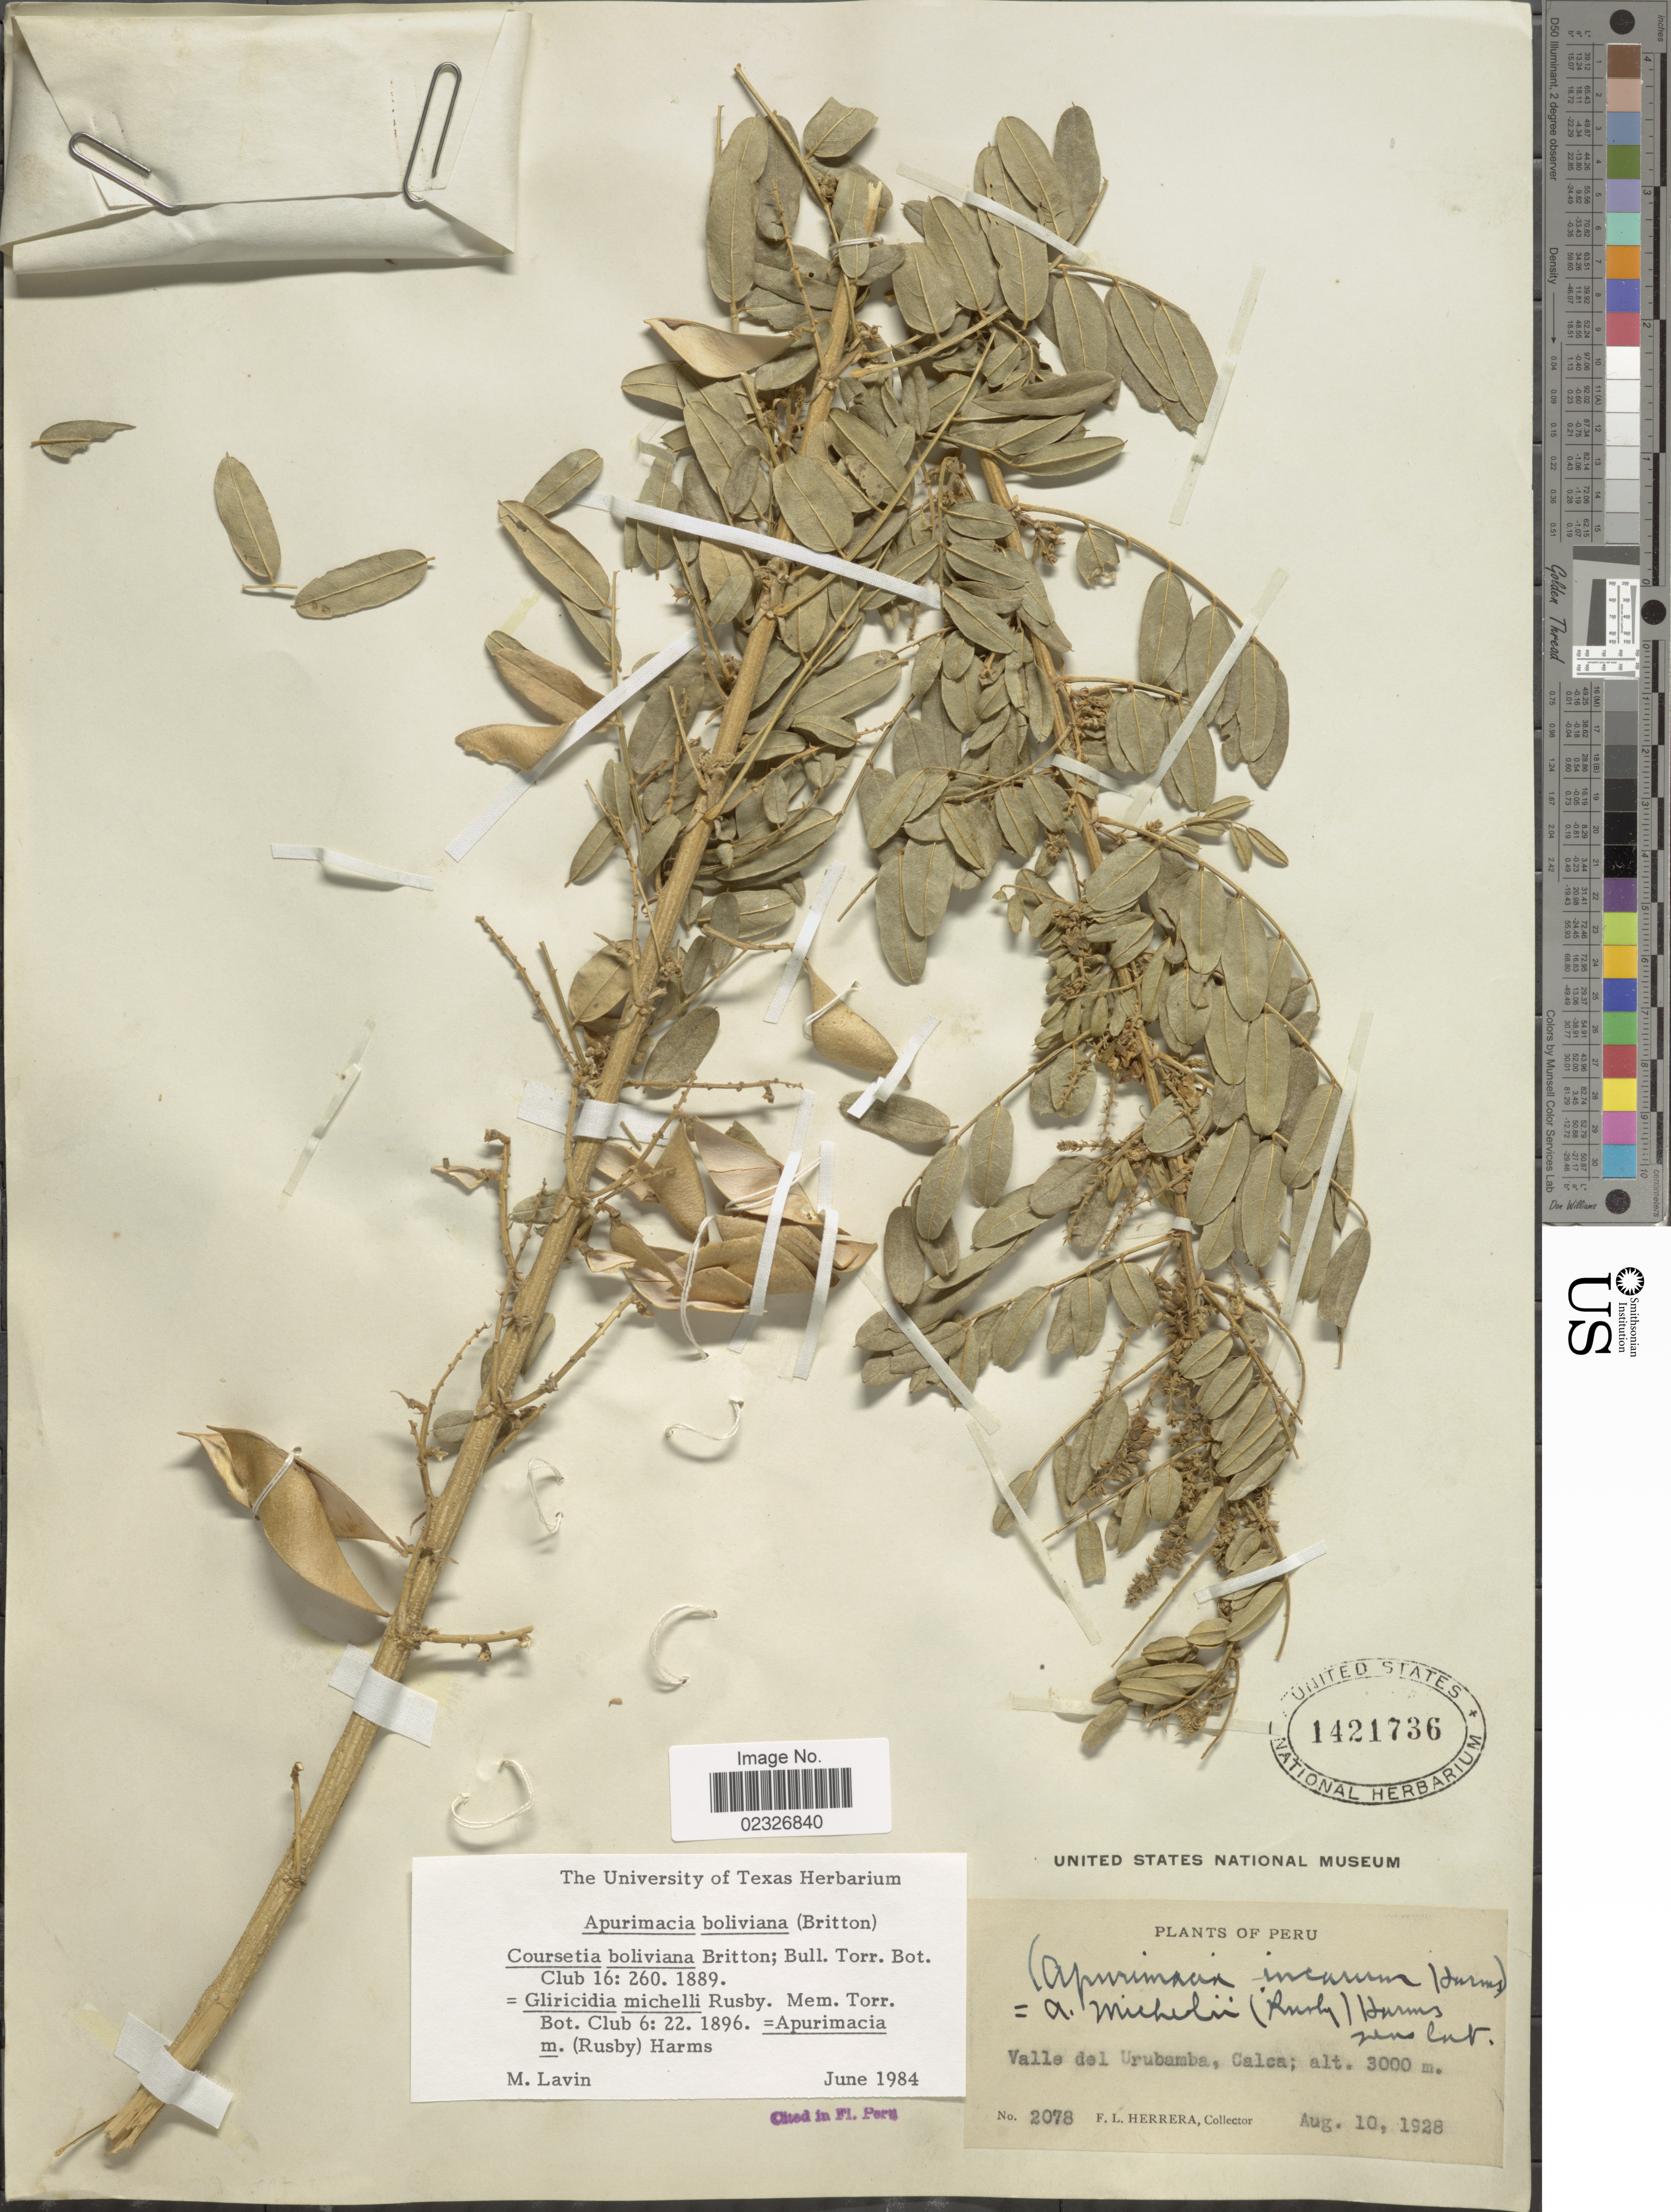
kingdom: Plantae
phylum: Tracheophyta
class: Magnoliopsida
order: Fabales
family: Fabaceae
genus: Apurimacia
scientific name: Apurimacia boliviana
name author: (Britton) Lavin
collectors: F. L. Herrera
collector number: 2078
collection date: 1928-08-10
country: Peru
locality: Valle del Urubamba, Calca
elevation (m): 3000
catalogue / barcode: US 1421736